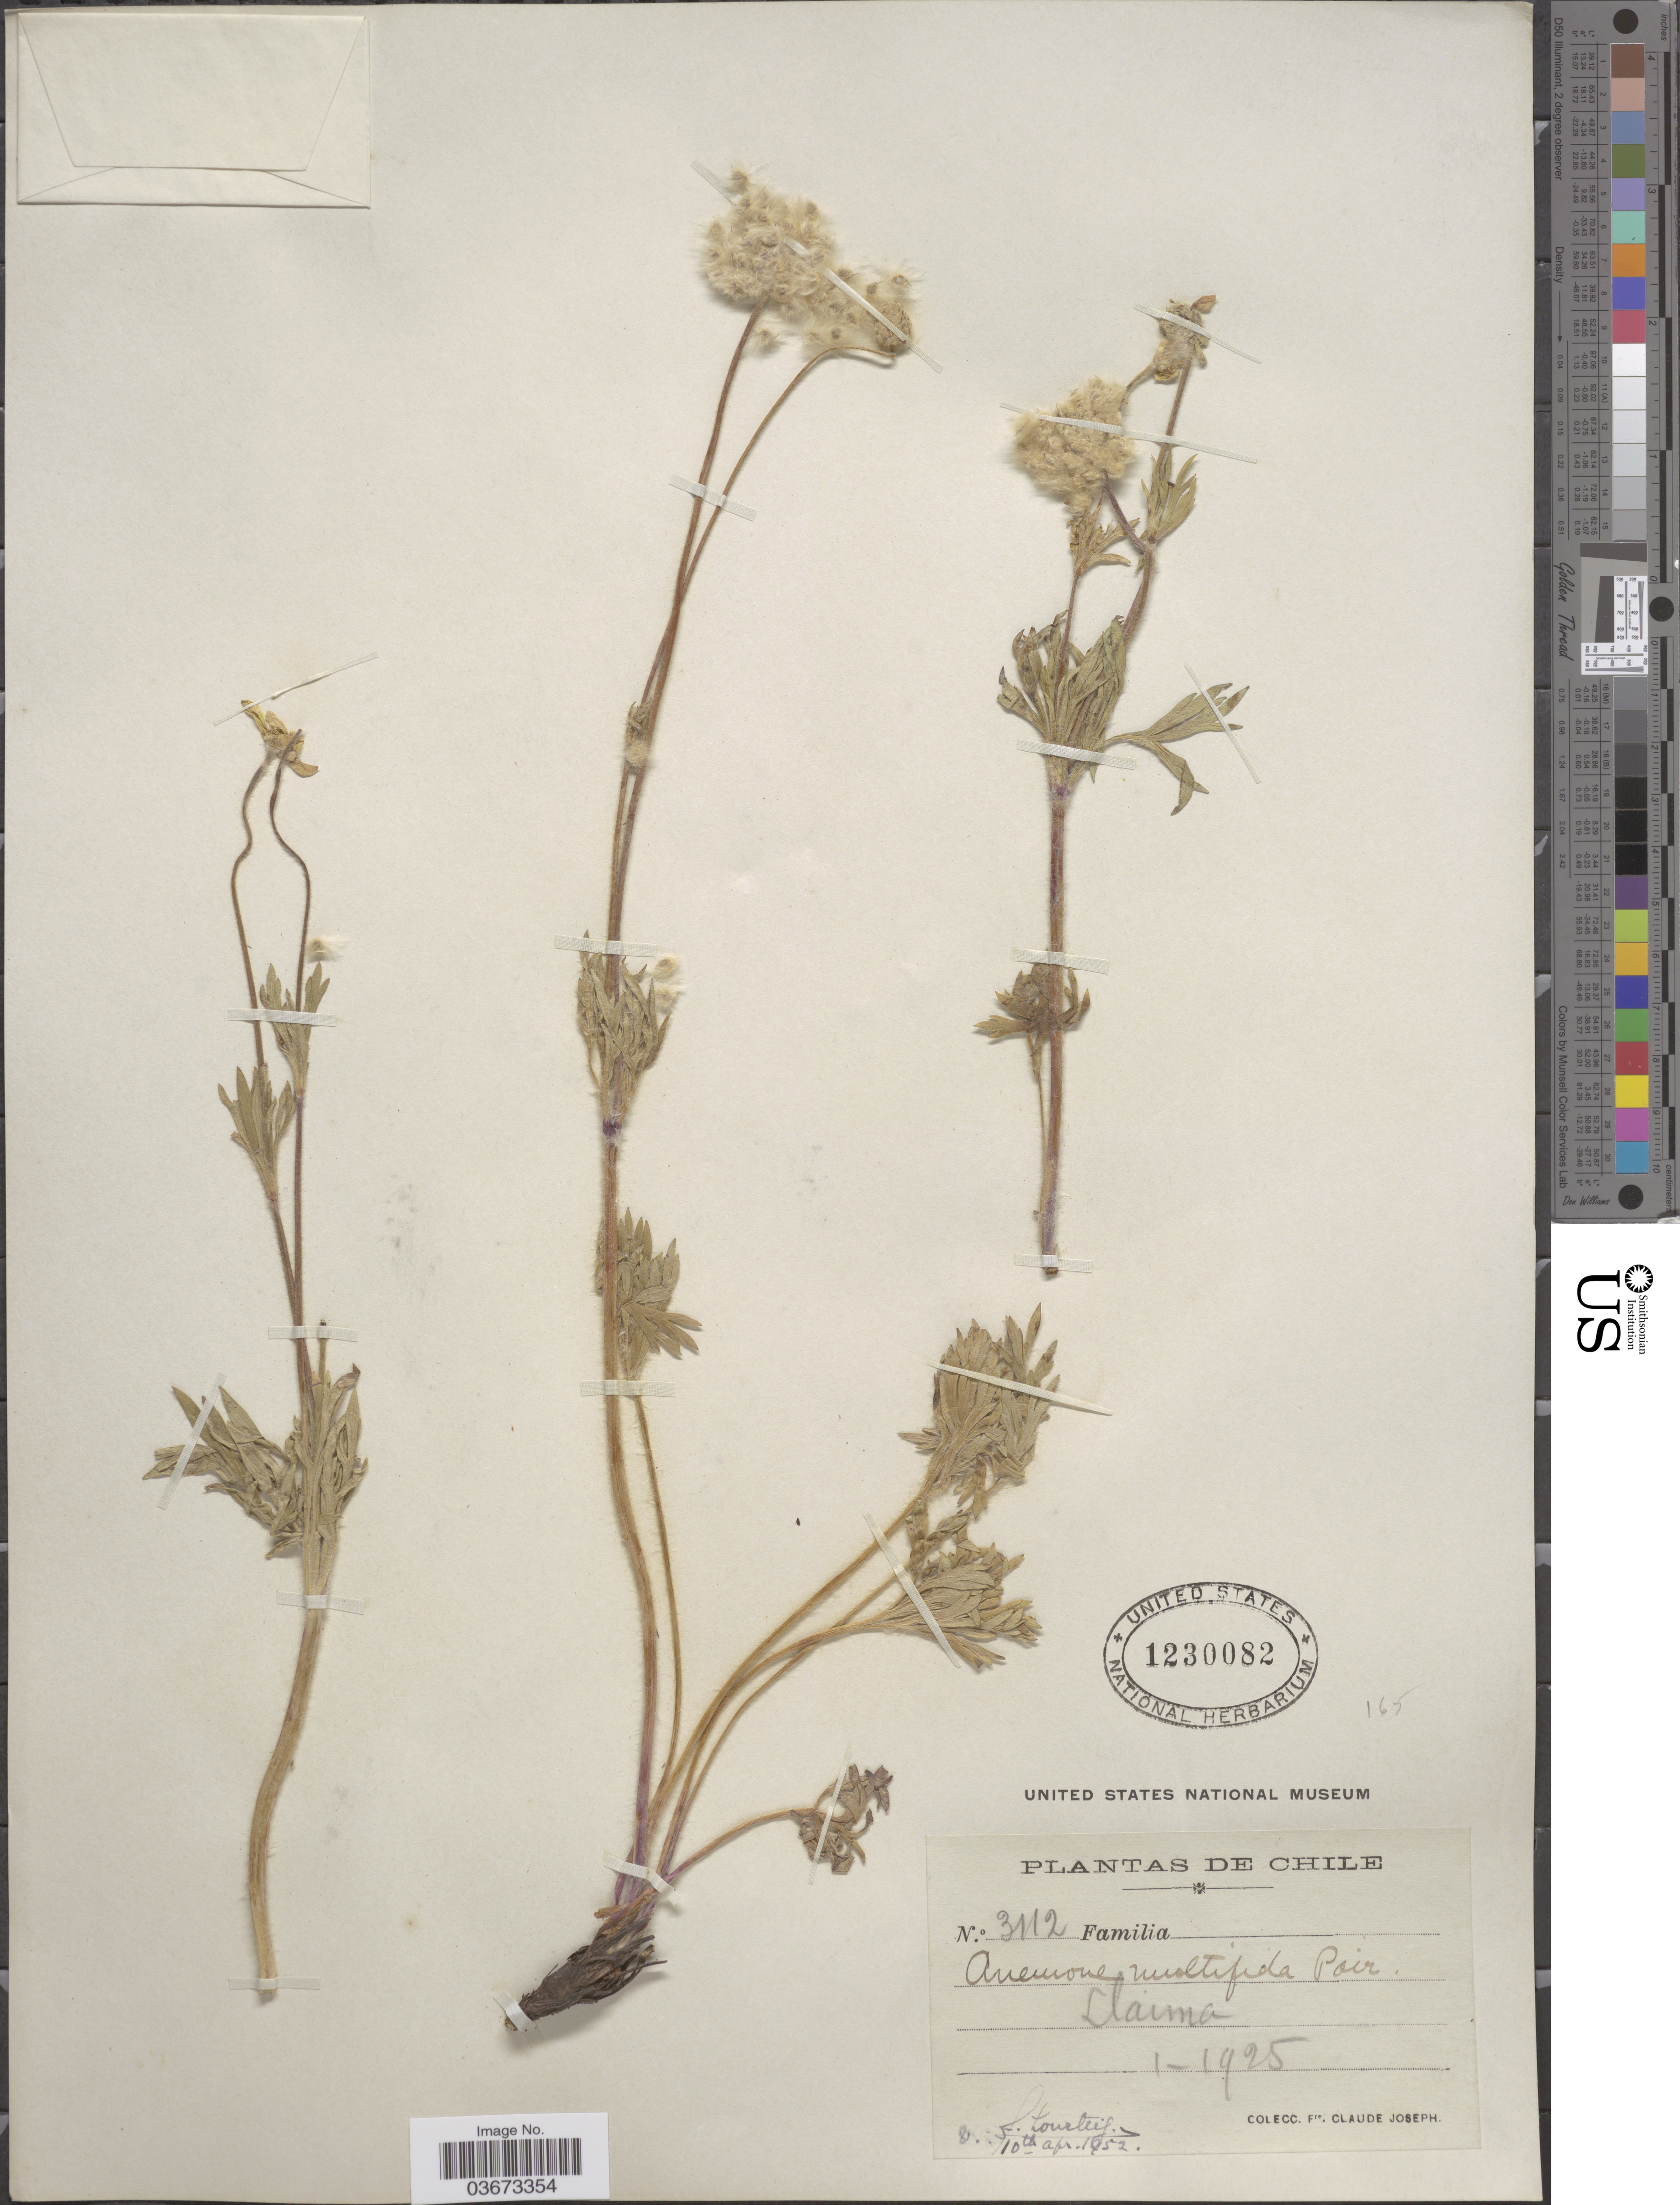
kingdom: Plantae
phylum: Tracheophyta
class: Magnoliopsida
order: Ranunculales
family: Ranunculaceae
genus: Anemone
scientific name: Anemone multifida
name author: Poir.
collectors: Bro. Claude-Joseph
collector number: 3112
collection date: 1925-01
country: Chile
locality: Llaima.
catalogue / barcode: US 1230082